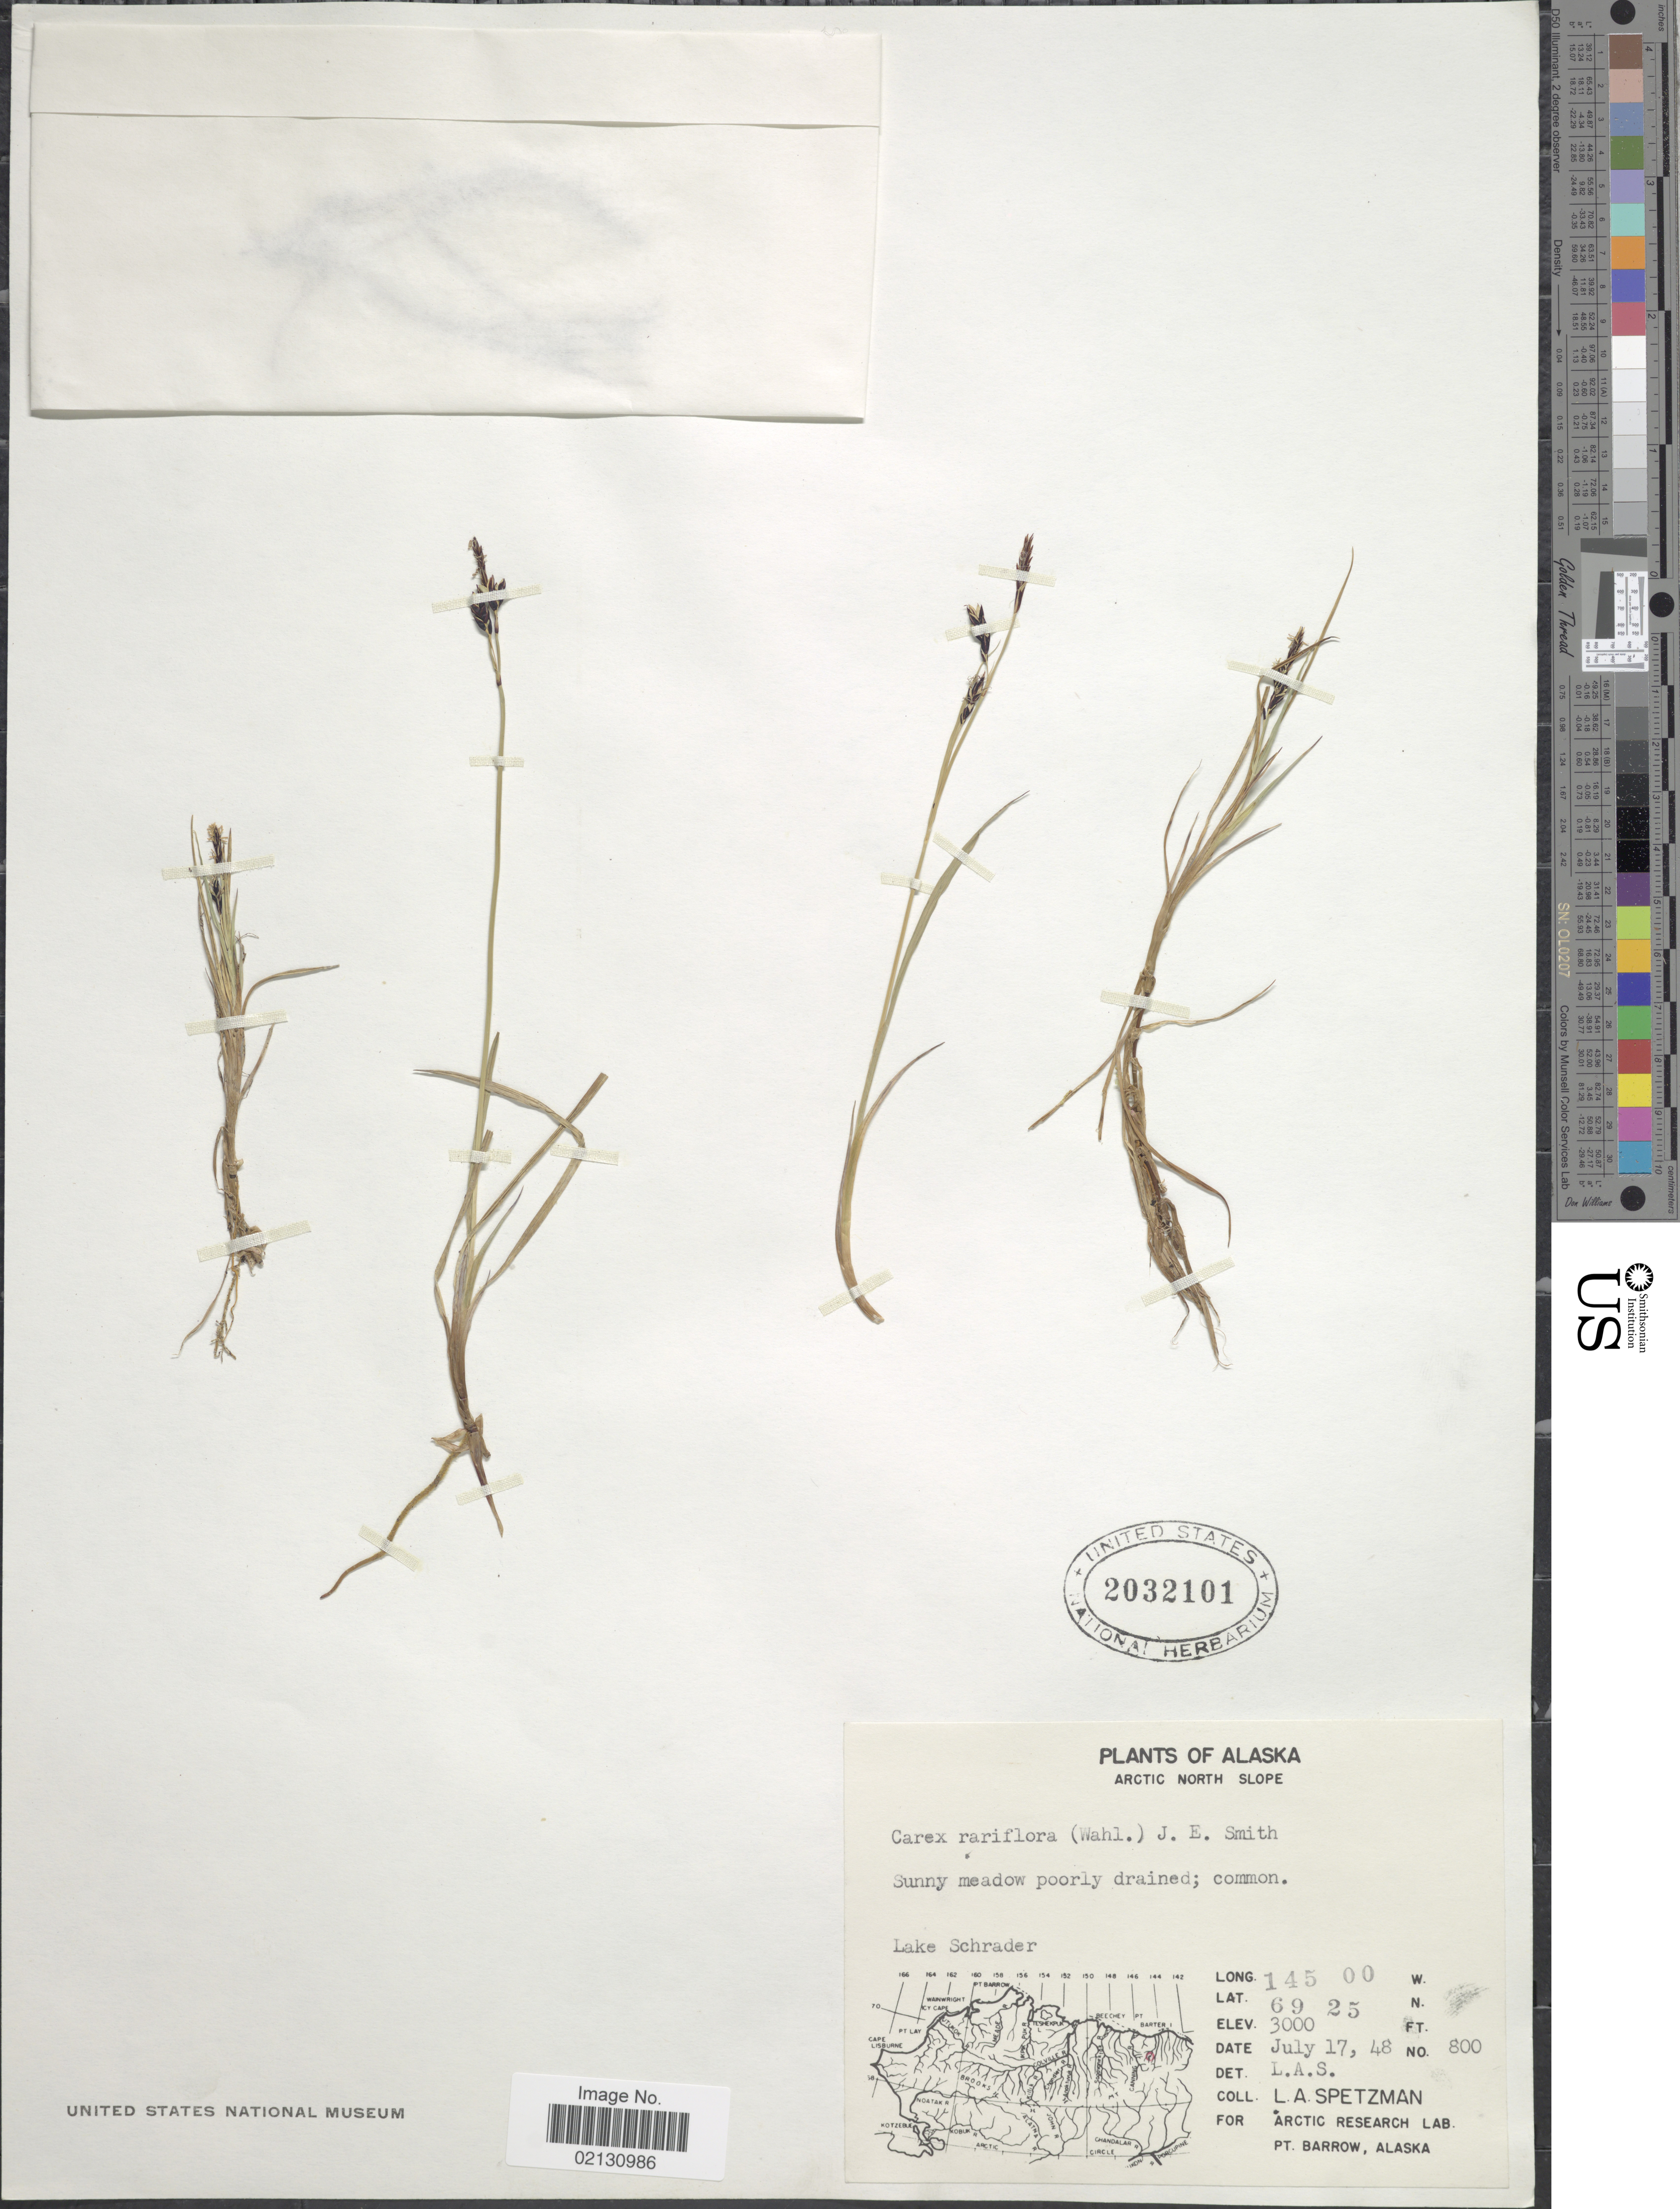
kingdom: Plantae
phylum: Tracheophyta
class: Liliopsida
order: Poales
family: Cyperaceae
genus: Carex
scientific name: Carex rariflora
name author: (Wahlenb.) Sm.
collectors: L. Spetzman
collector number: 800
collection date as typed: Transcribed d/m/y: 17/7/48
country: United States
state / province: Alaska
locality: Arctic North Slope. Lake Schrader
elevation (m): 914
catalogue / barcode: US 2032101